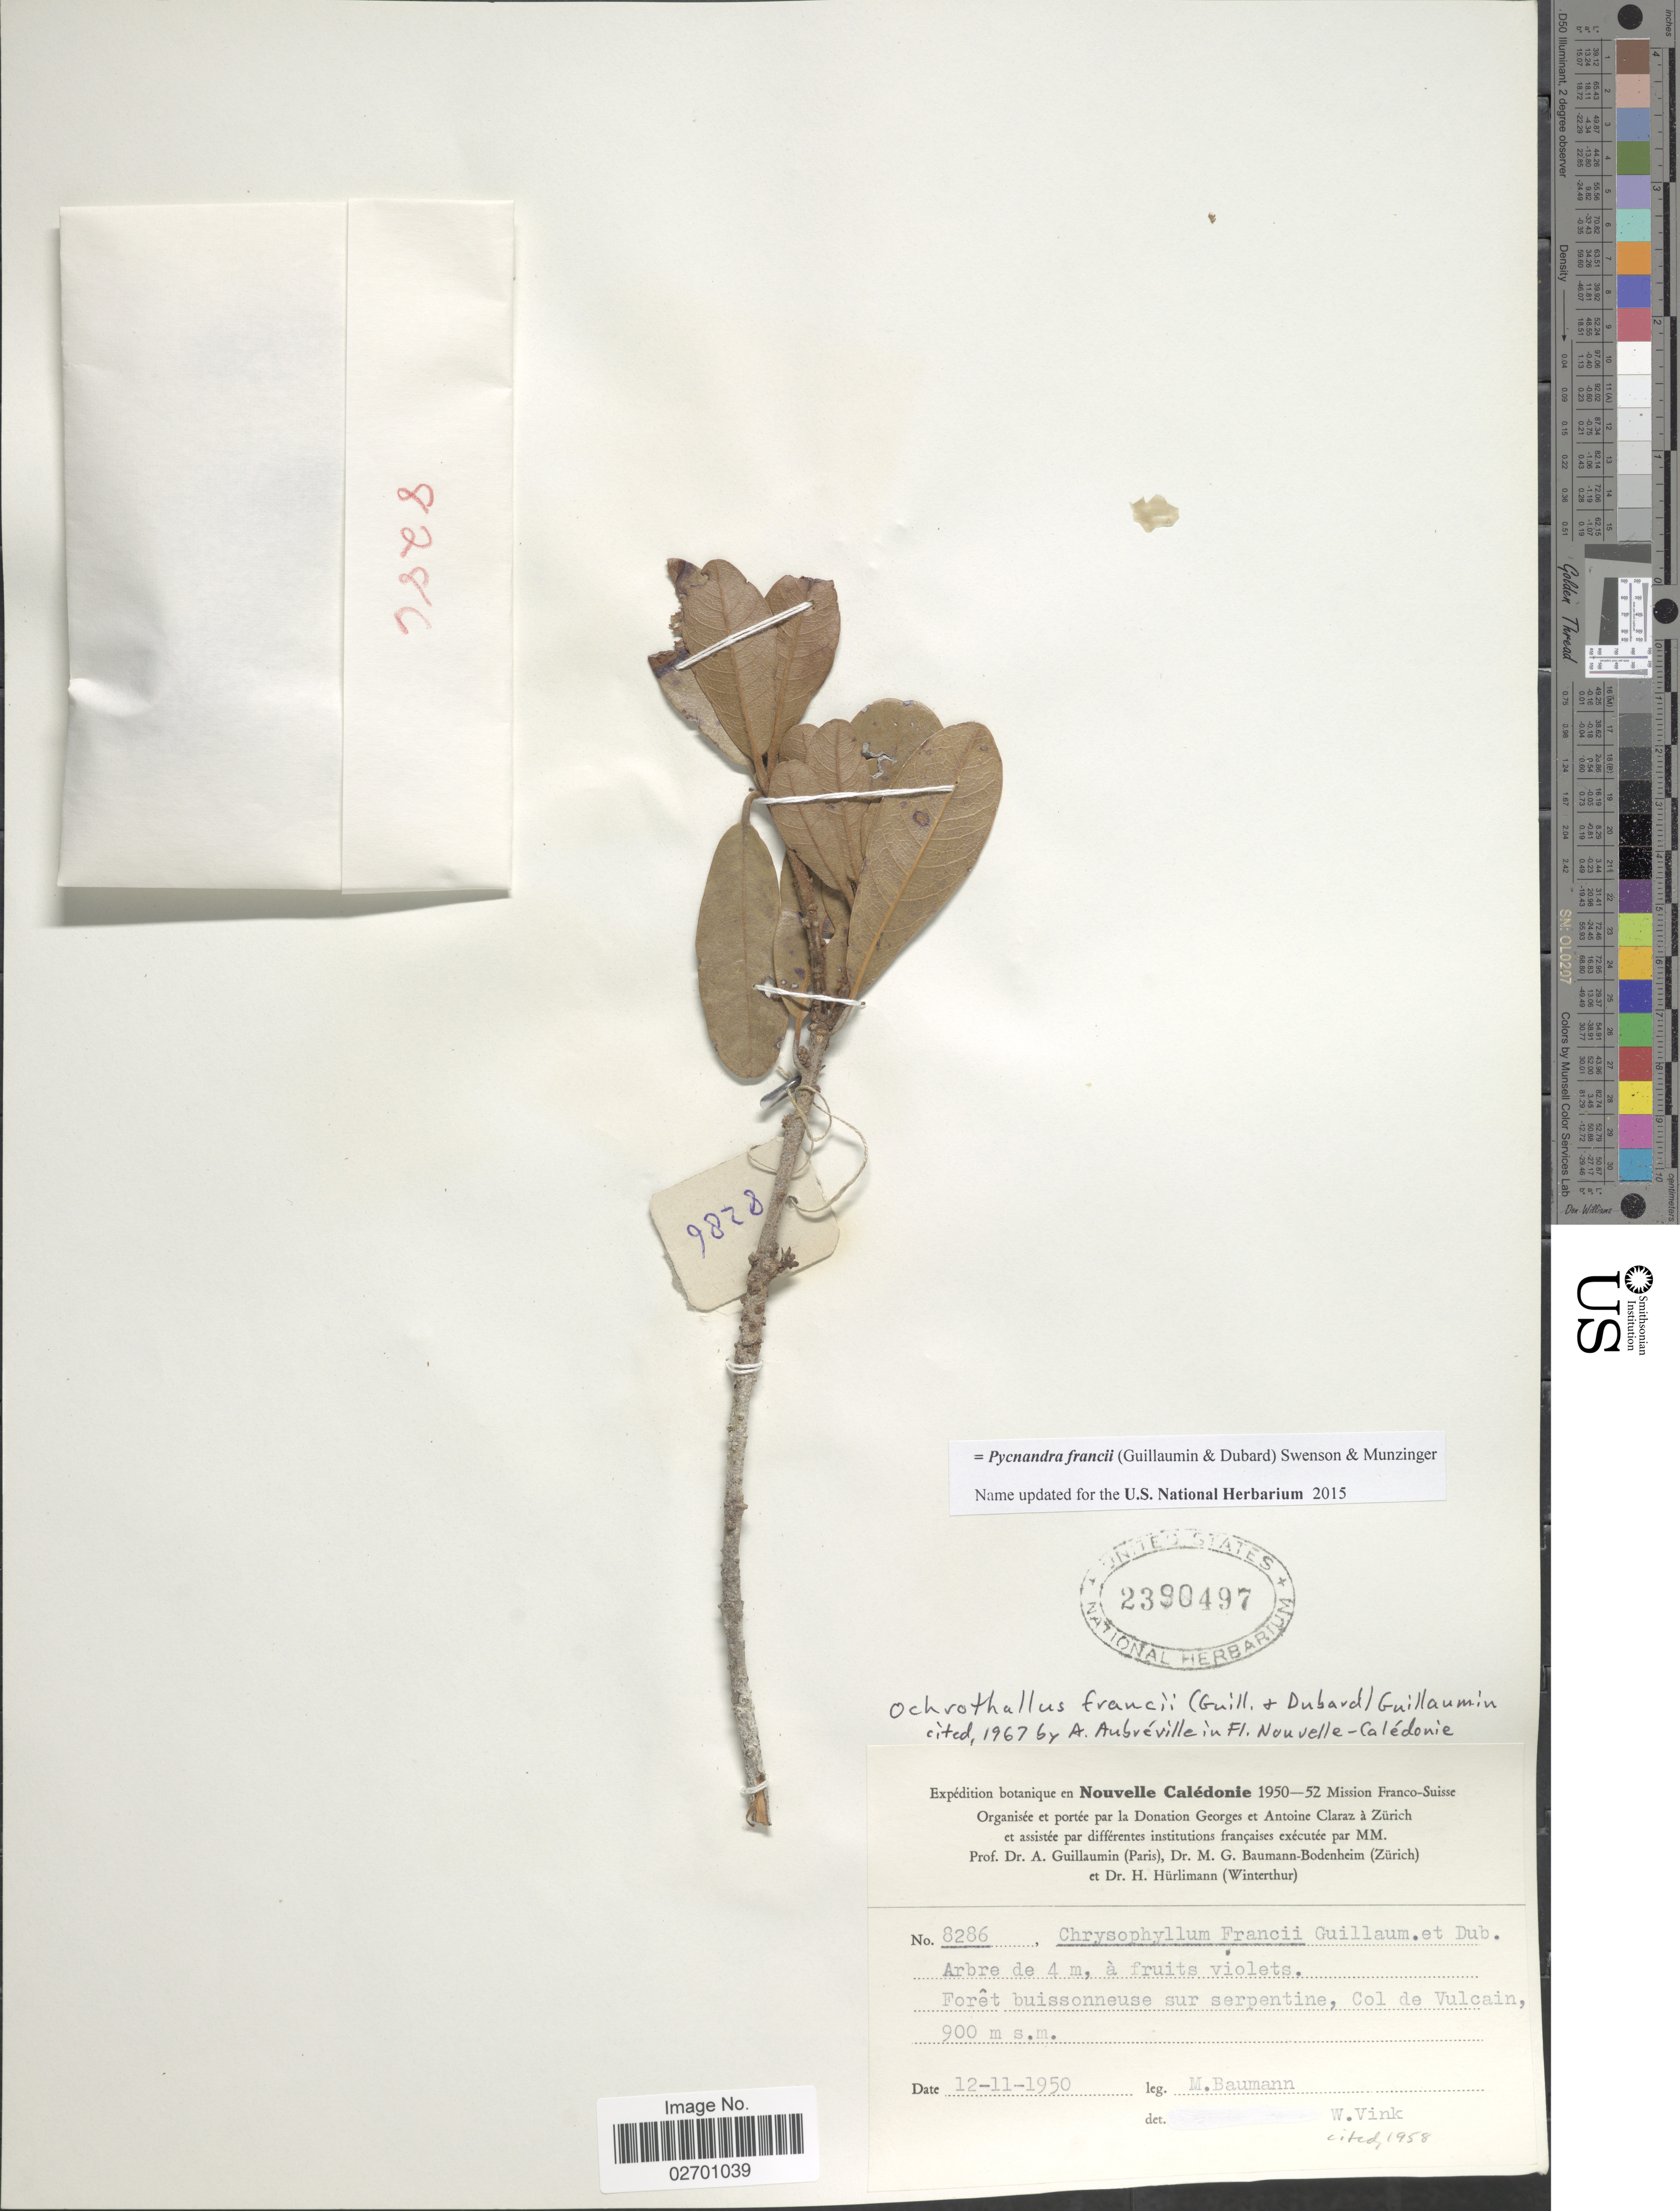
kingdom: Plantae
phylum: Tracheophyta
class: Magnoliopsida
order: Ericales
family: Sapotaceae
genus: Pycnandra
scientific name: Pycnandra francii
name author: (Guillaumin & Dubard) Swenson & Munzinger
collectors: M. Baumann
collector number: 8286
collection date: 1950-11-12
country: New Caledonia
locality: Foret buissonneuse sur serpentine, Col de Vulcain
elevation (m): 900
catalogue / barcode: US 2390497